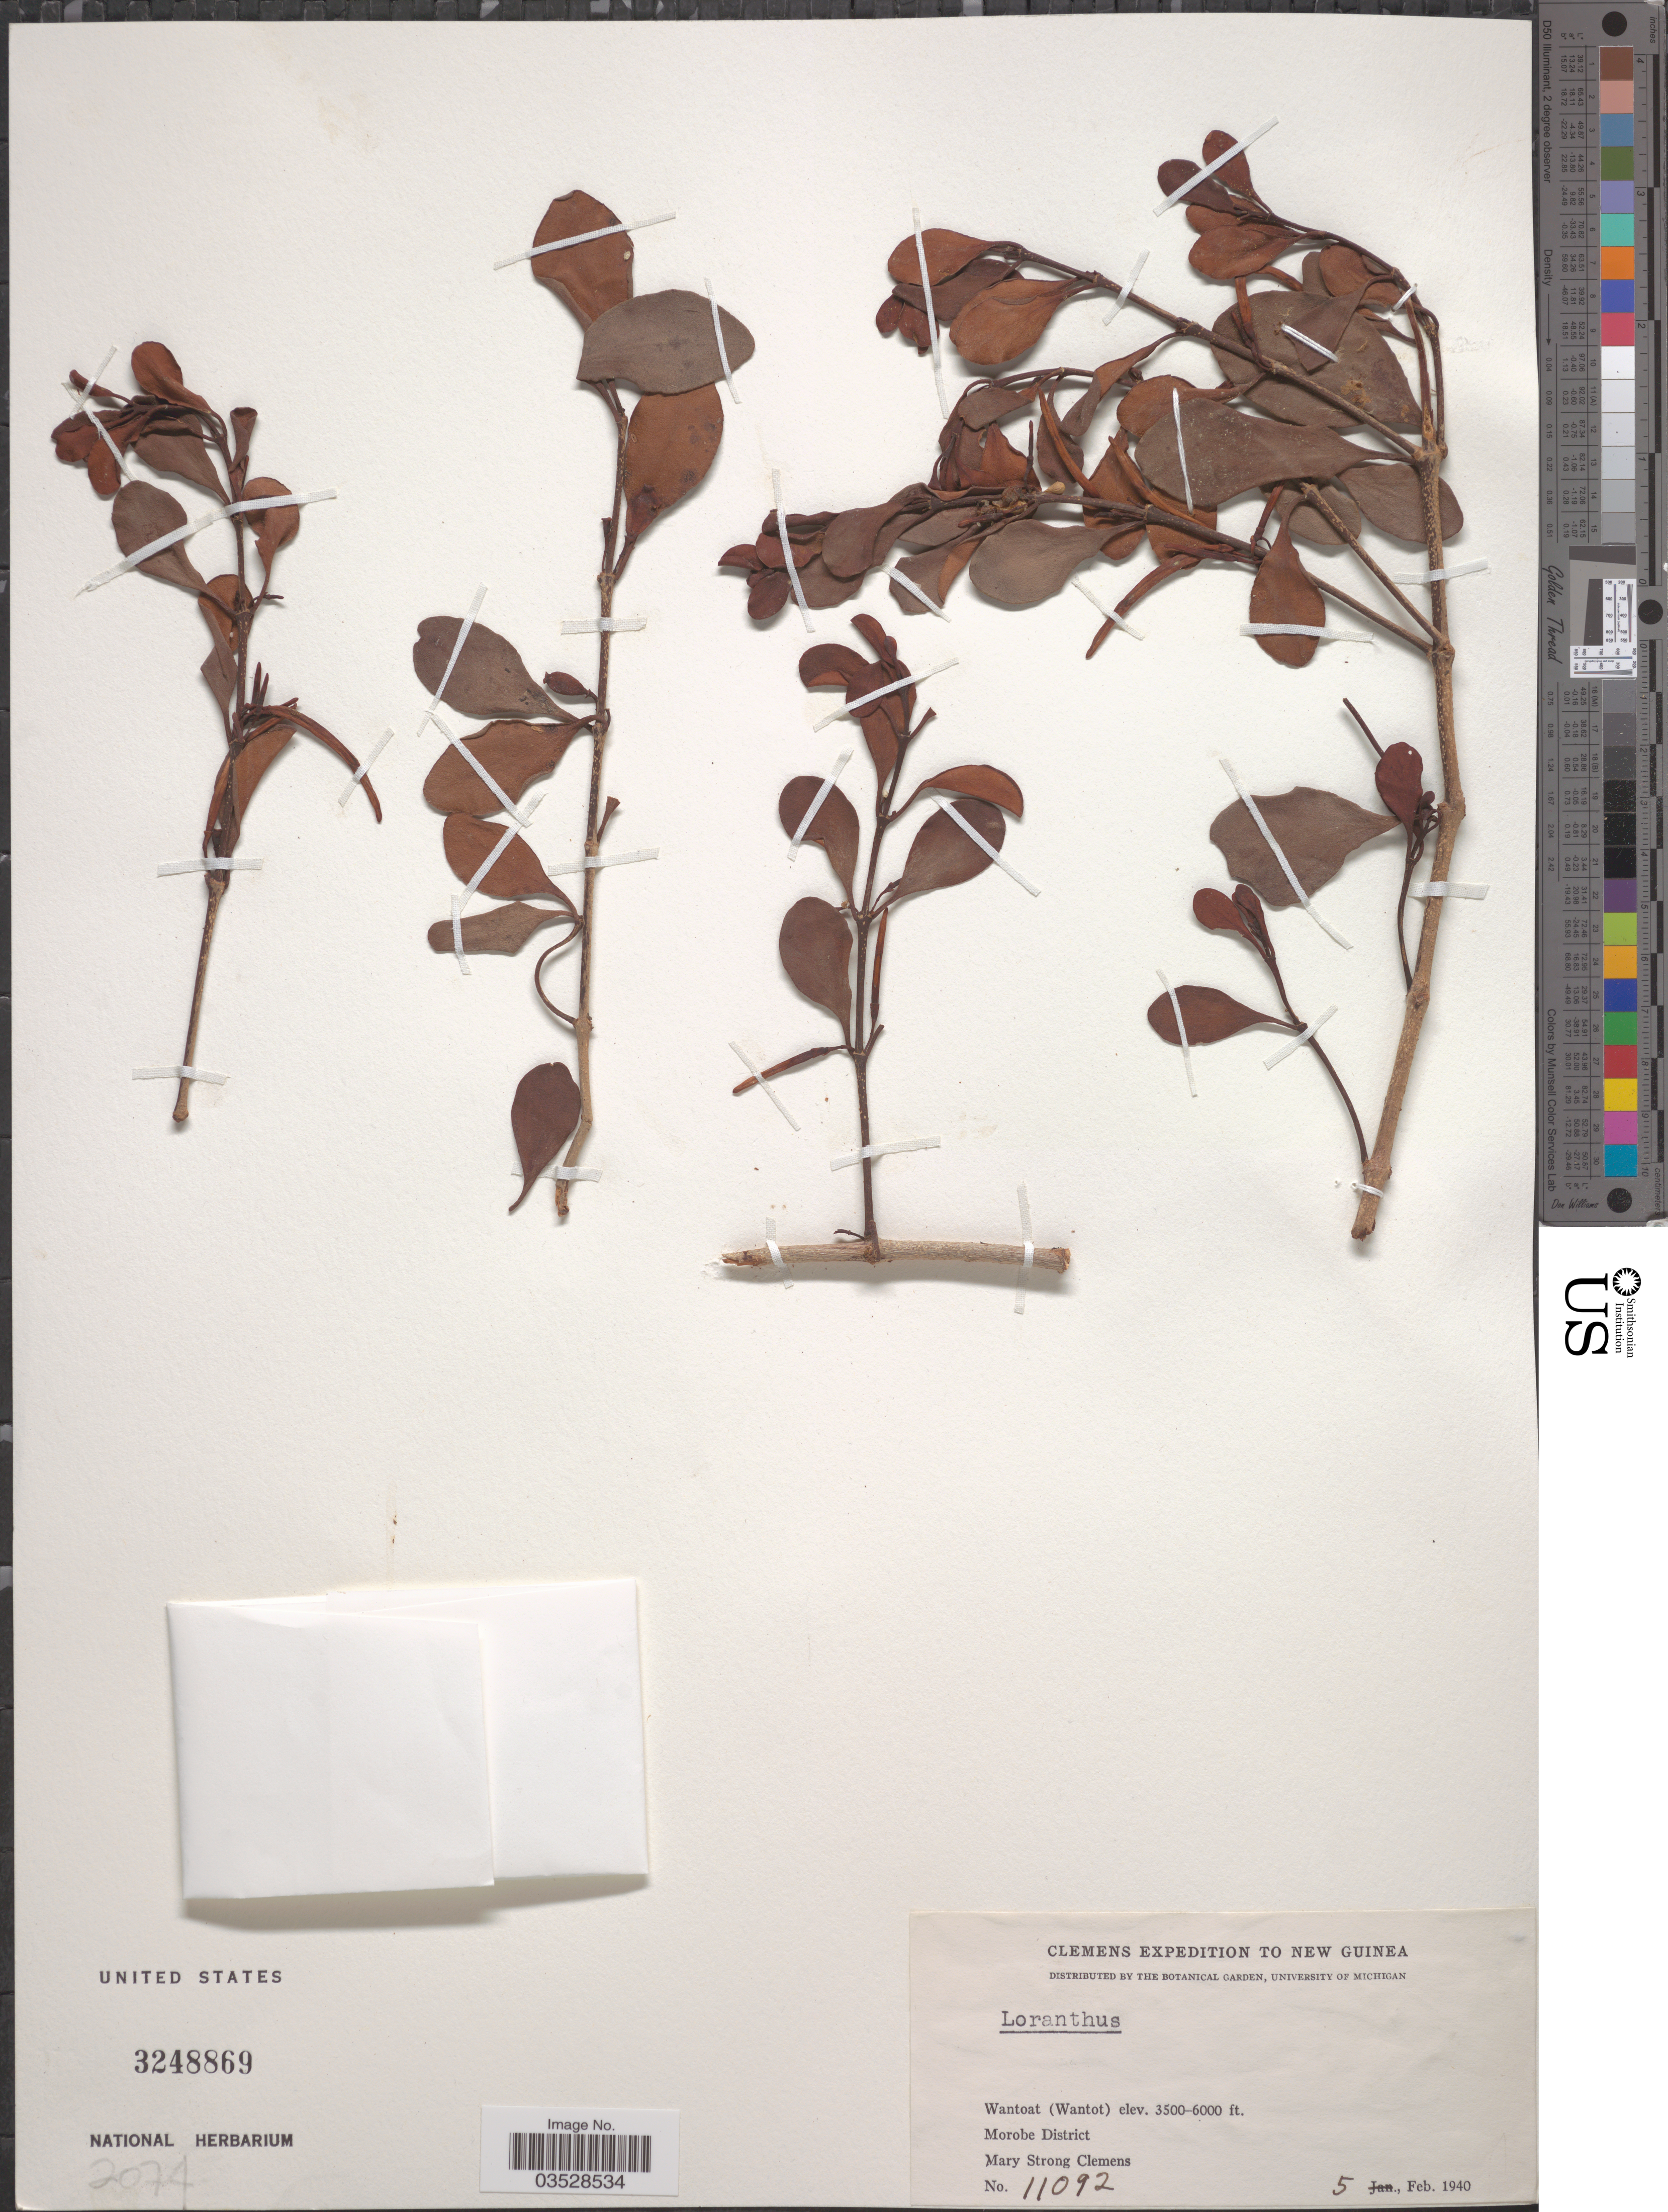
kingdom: Plantae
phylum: Tracheophyta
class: Magnoliopsida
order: Santalales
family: Loranthaceae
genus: Loranthus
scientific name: Loranthus sp.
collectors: M. S. Clemens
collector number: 11092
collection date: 1940-02-05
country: Papua New Guinea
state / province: Morobe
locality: New Guinea. Wantoat (Wantot). Morobe District.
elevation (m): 1067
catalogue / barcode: US 3248869